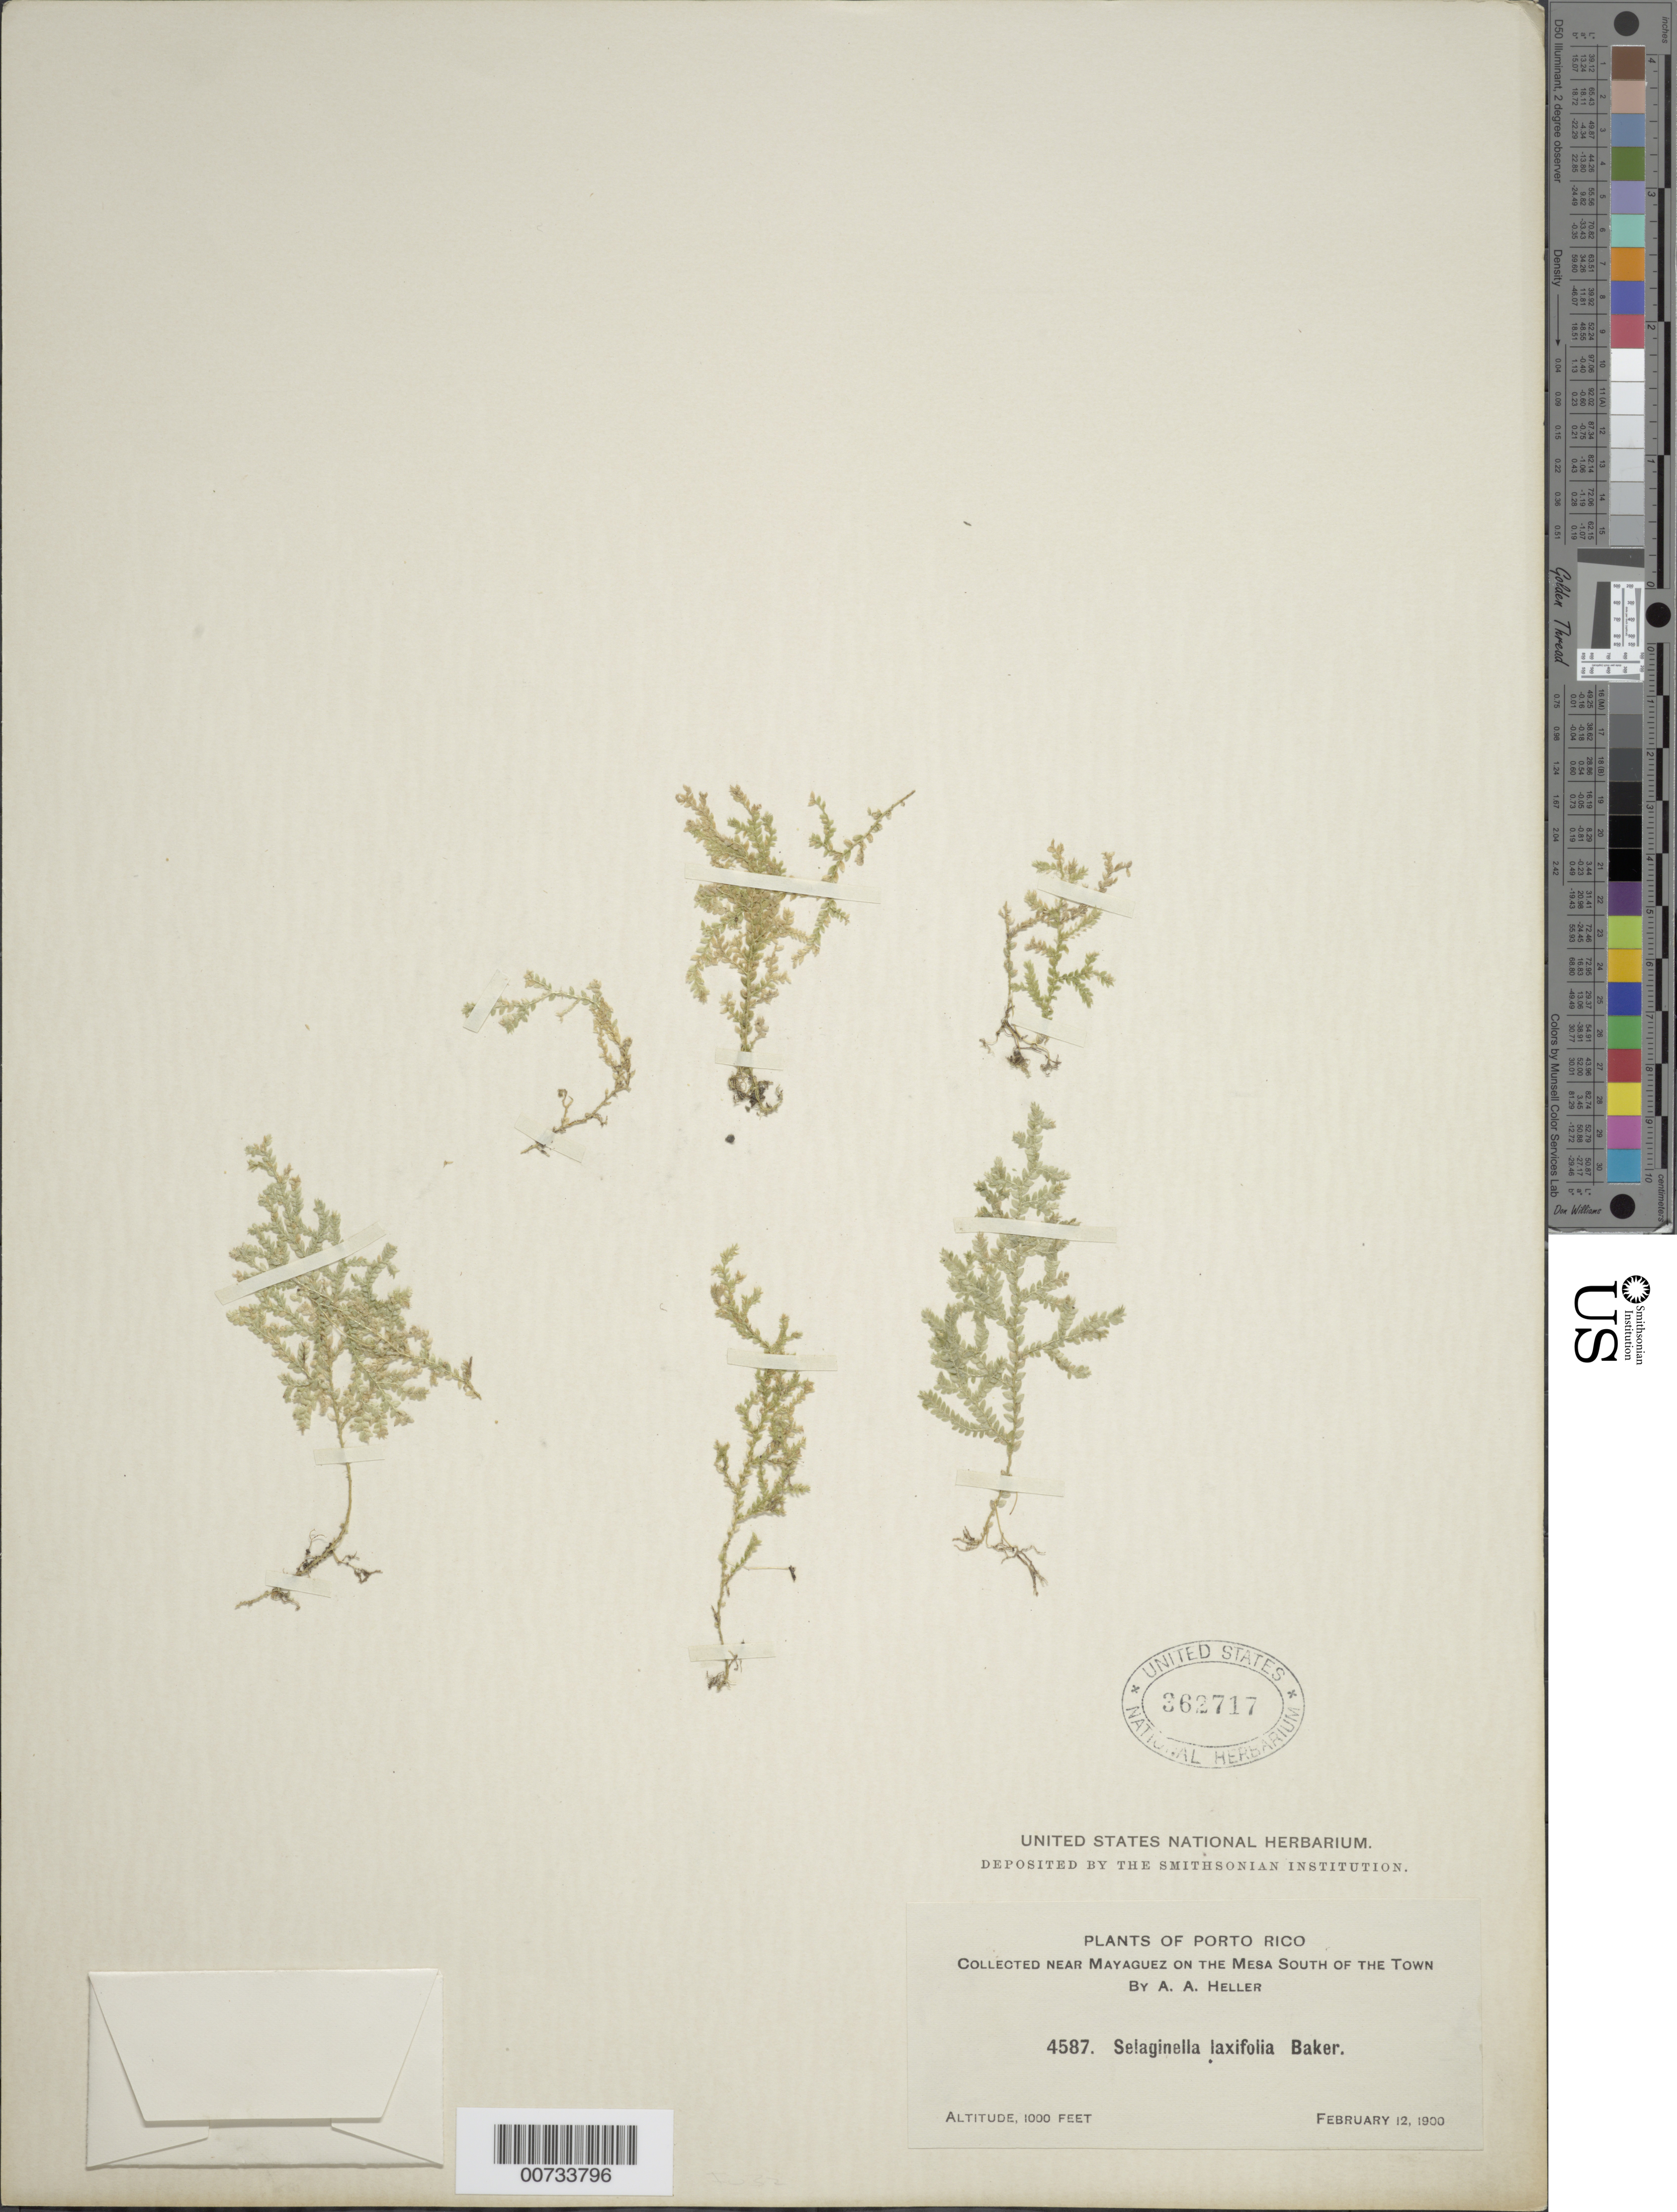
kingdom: Plantae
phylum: Tracheophyta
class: Lycopodiopsida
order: Selaginellales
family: Selaginellaceae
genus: Selaginella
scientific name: Selaginella laxifolia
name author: Baker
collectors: A. A. Heller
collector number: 4587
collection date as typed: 12 Feb 1900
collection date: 1900-02-12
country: Puerto Rico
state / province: Mayagüez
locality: Mayaguez, S of Town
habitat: Mesa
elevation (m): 305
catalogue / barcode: US 362717